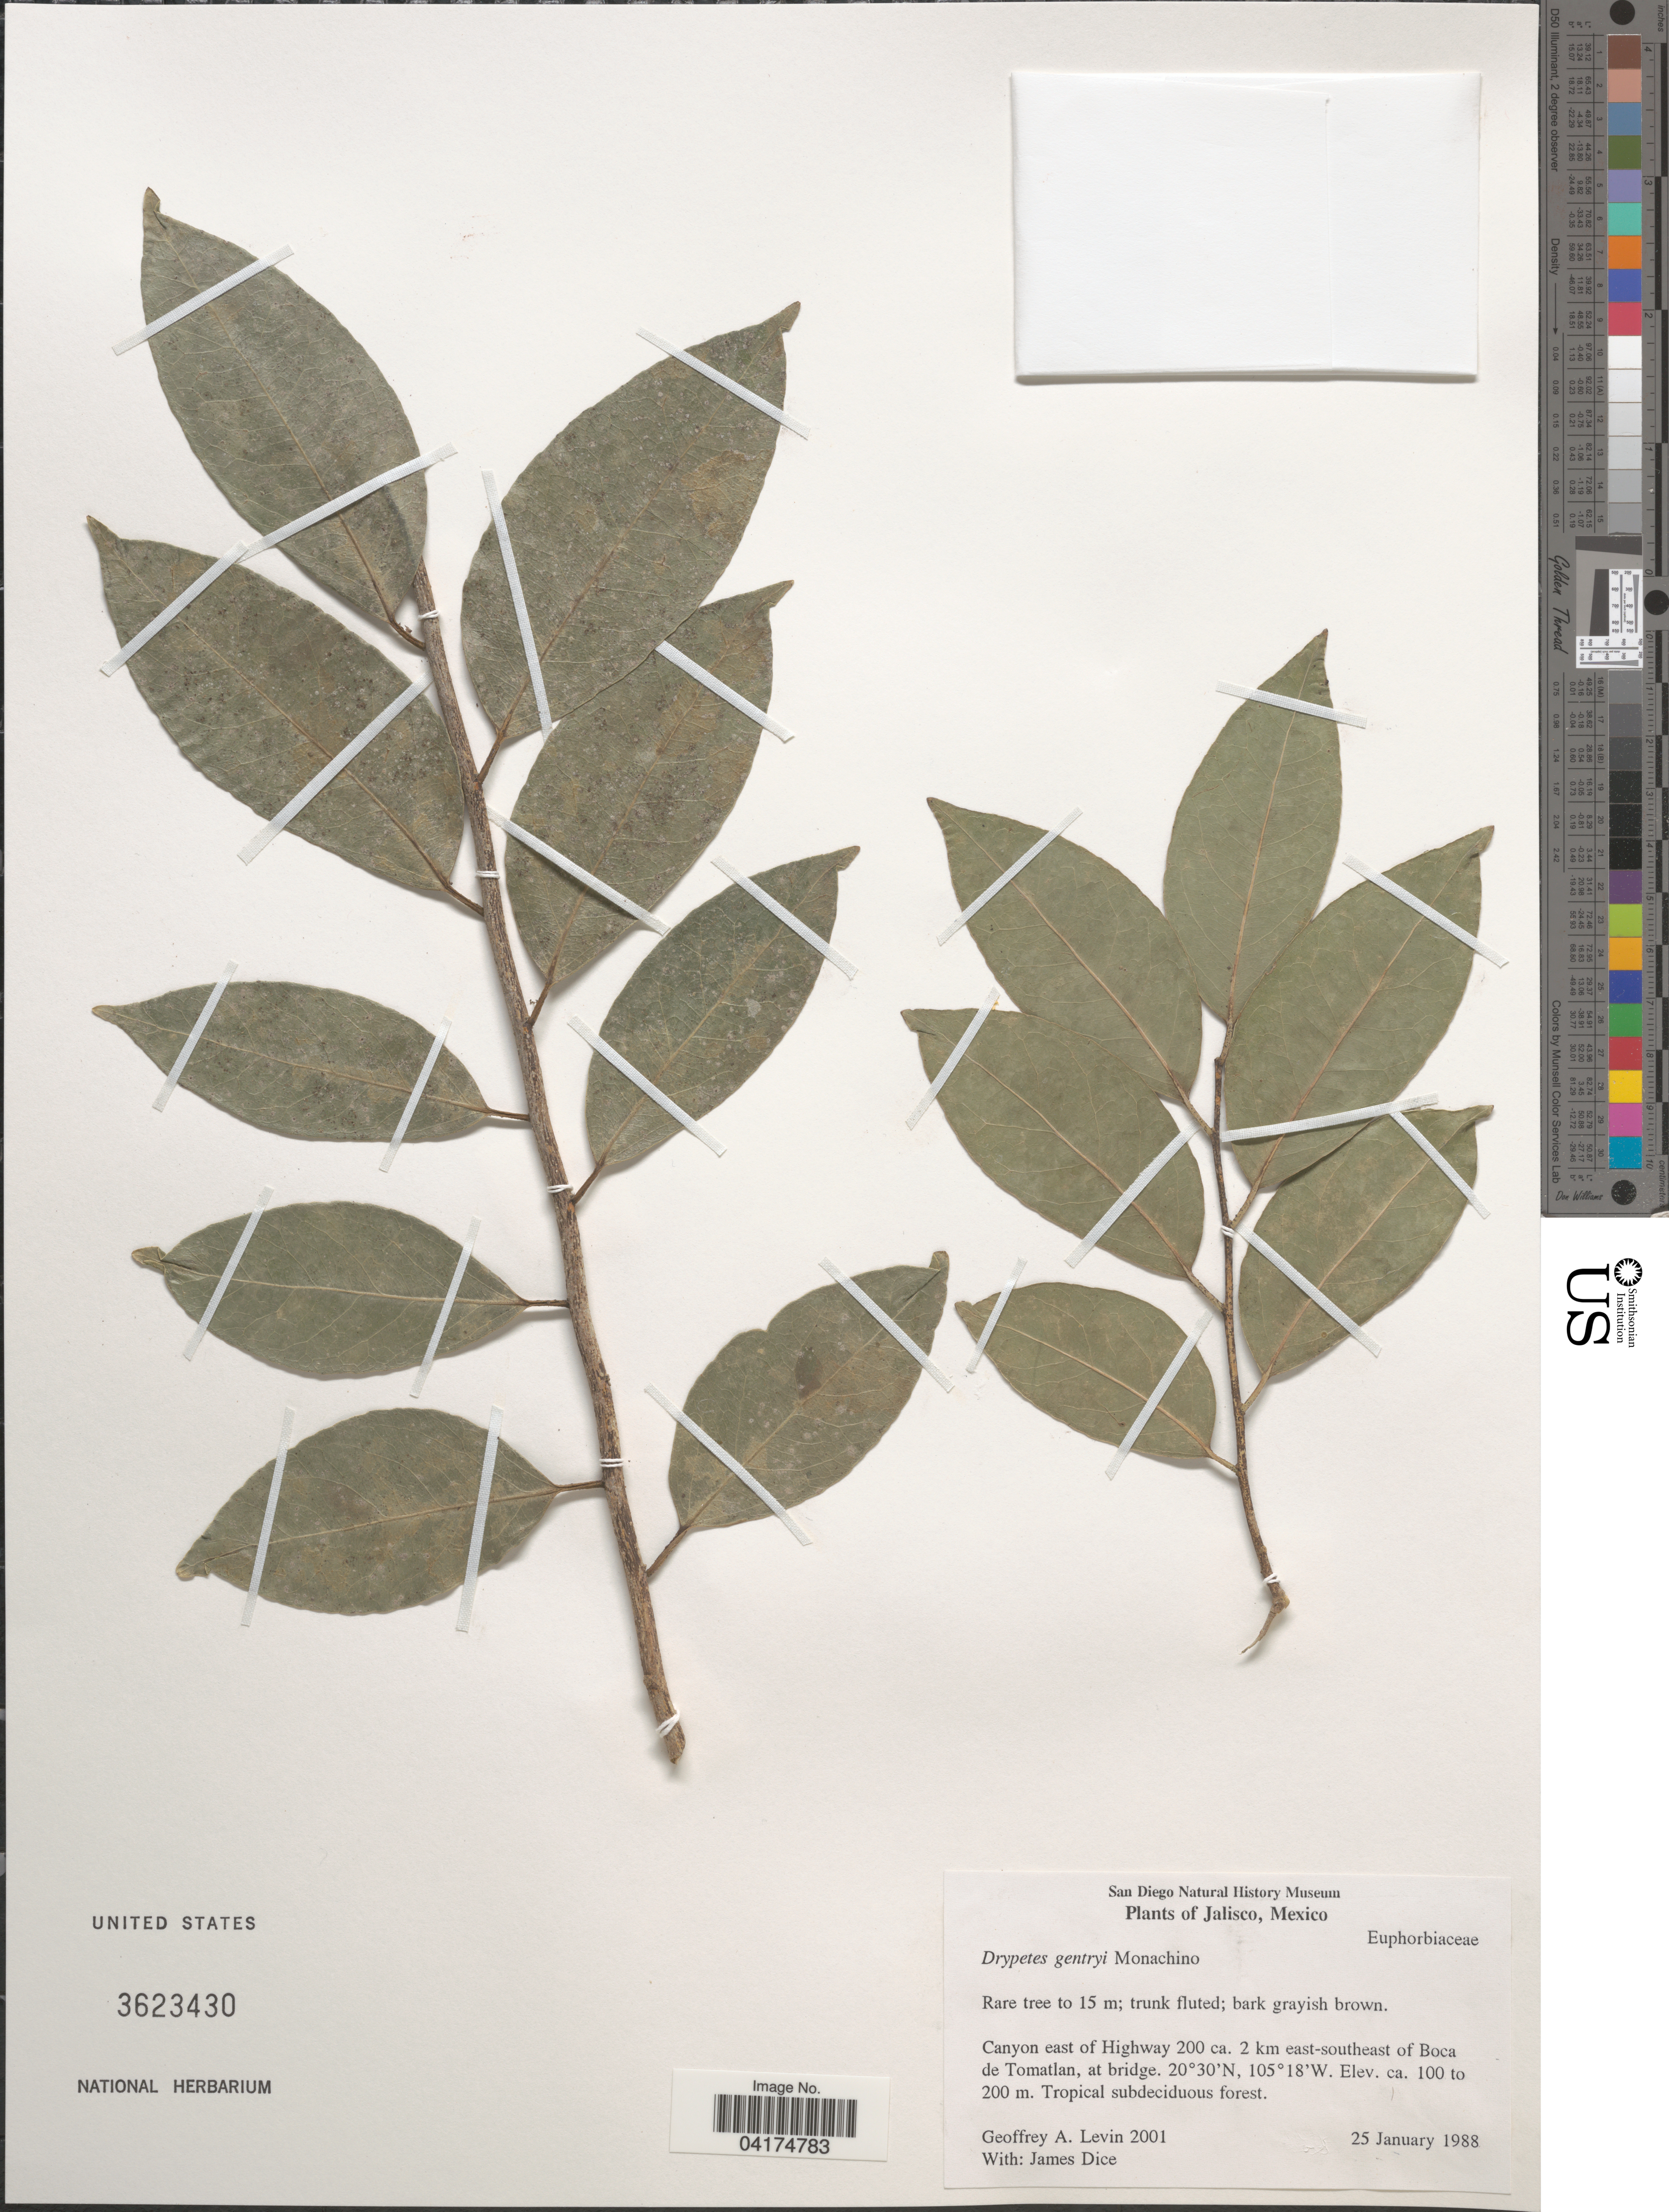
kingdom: Plantae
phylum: Tracheophyta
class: Magnoliopsida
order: Malpighiales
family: Putranjivaceae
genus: Drypetes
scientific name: Drypetes gentryi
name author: Monach.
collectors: G. Levin & J. Dice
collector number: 2001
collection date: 1988-01-25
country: Mexico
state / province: Jalisco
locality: Canyon east of Highway 200 ca. 2 km east-southeast of Boca de Tomatlan, at bridge.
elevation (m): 100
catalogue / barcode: US 3623430